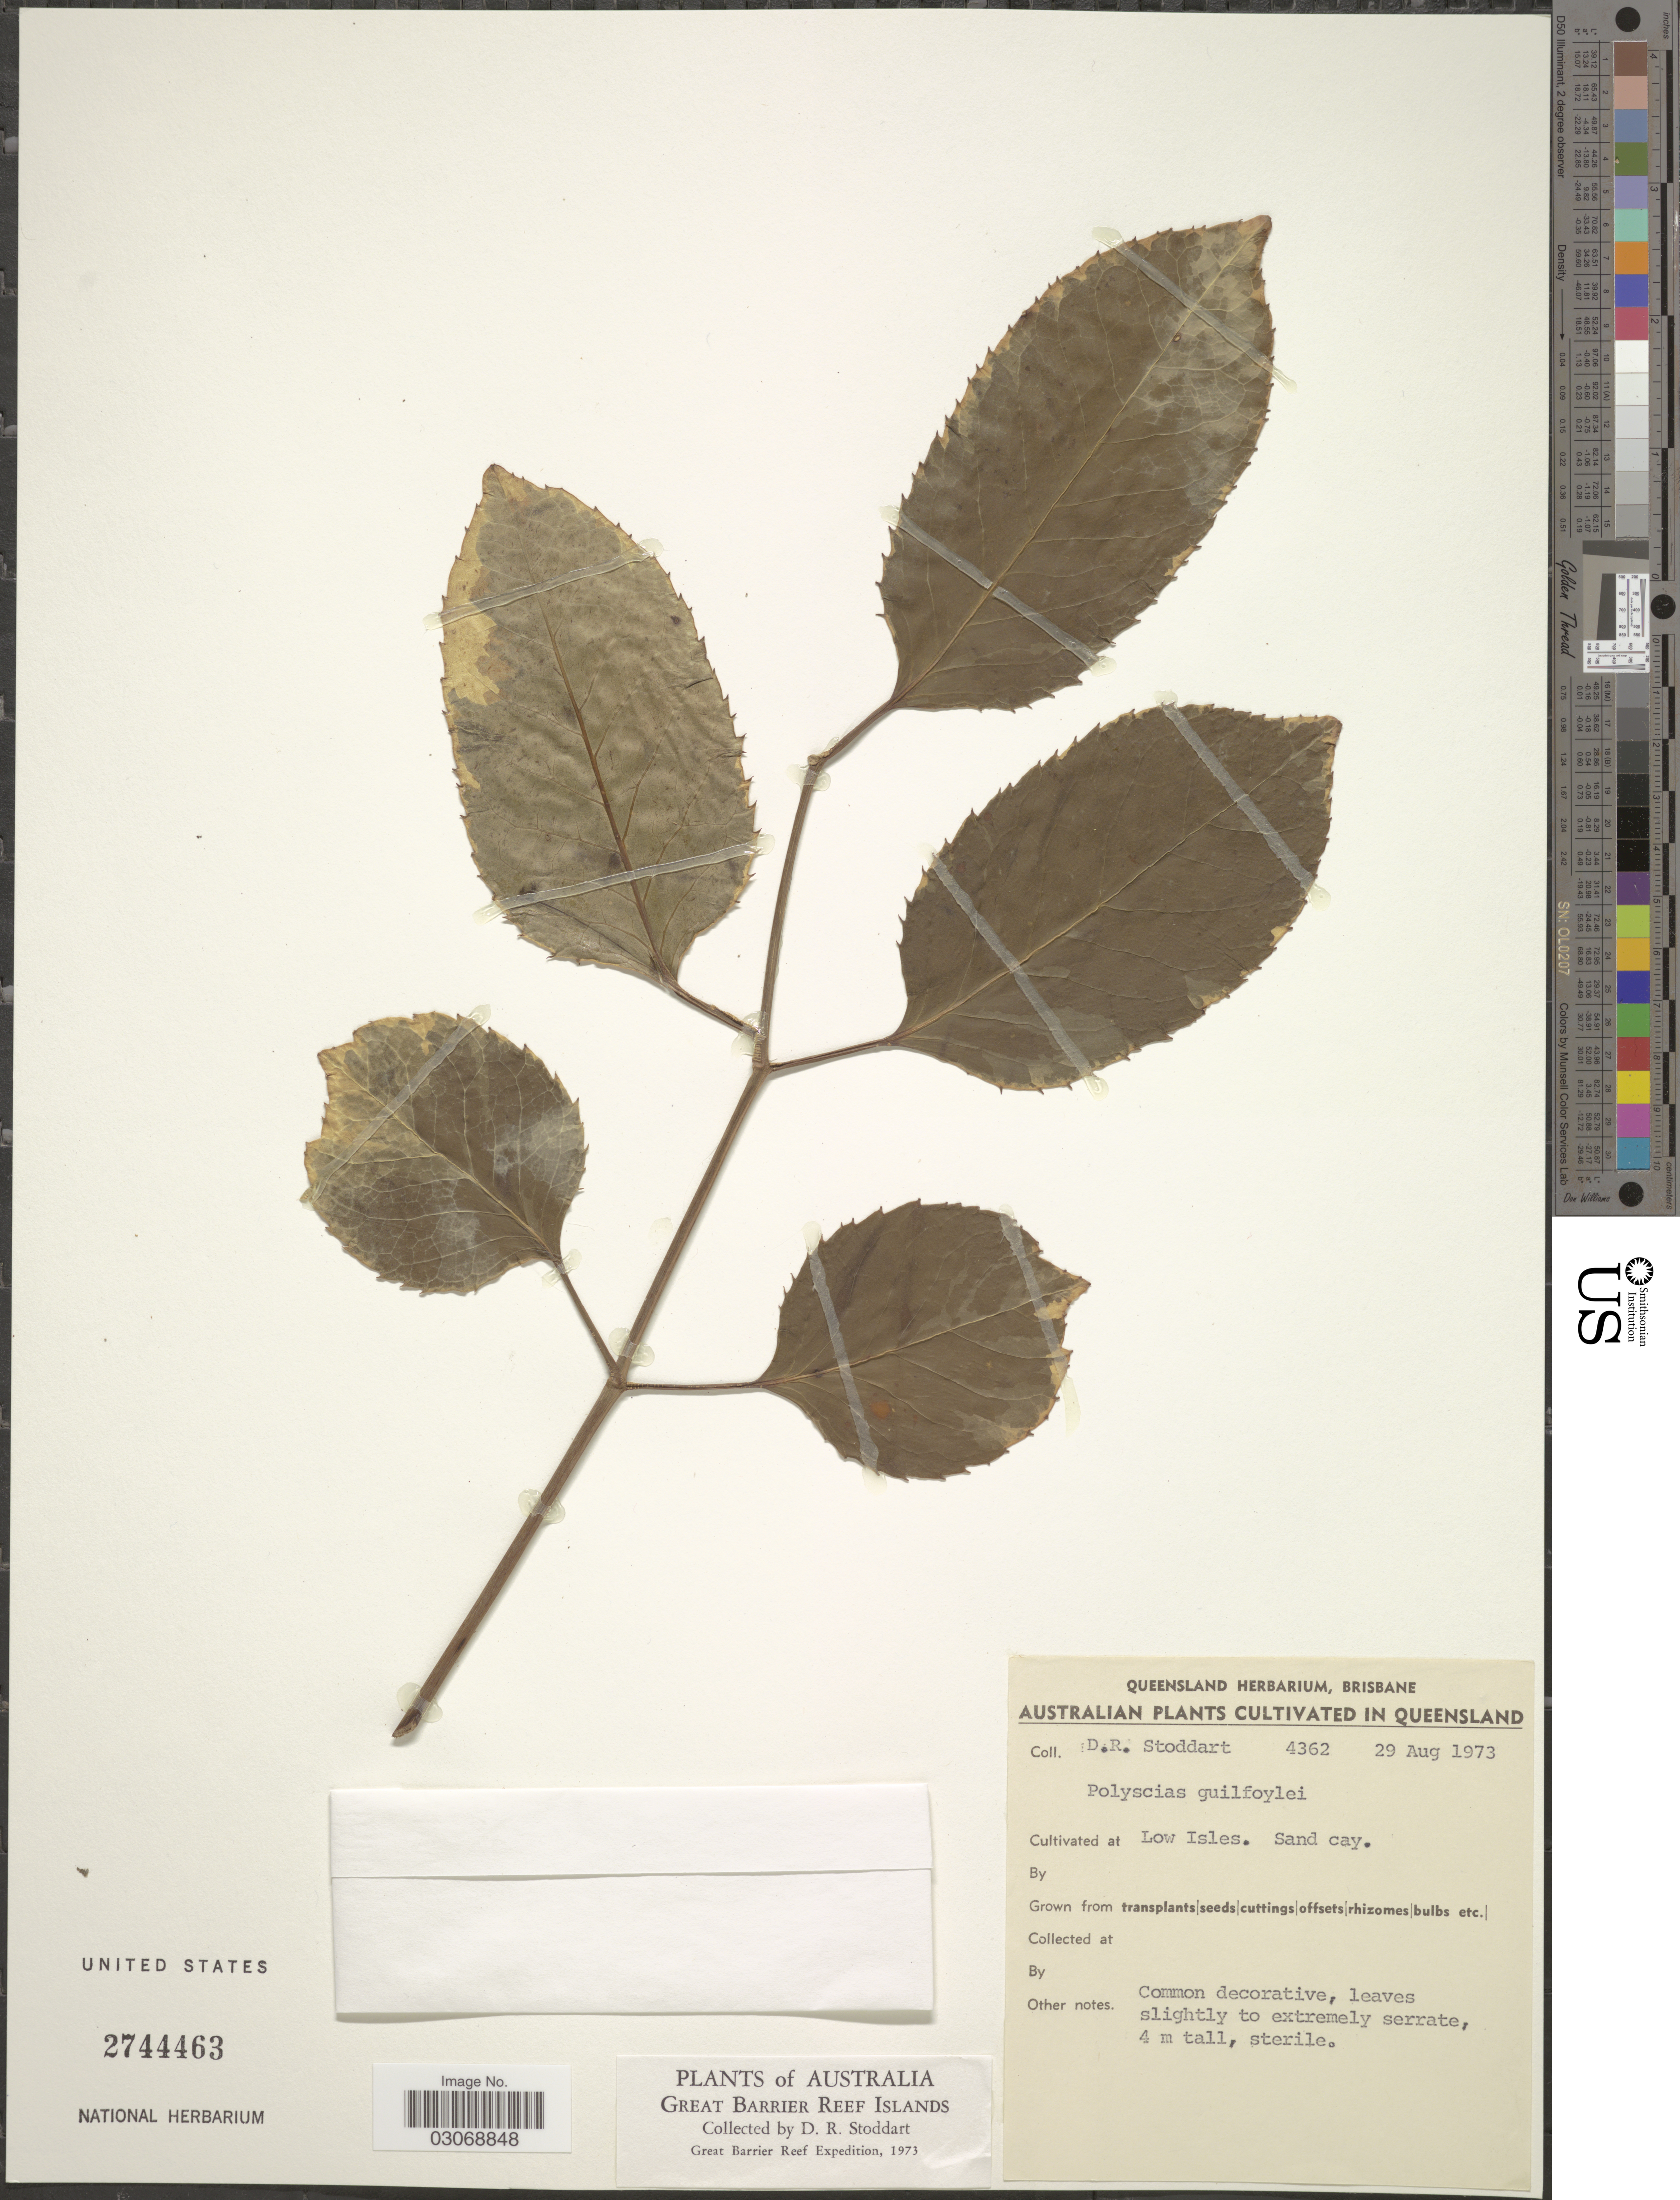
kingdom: Plantae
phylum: Tracheophyta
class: Magnoliopsida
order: Apiales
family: Araliaceae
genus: Polyscias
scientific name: Polyscias guilfoylei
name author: (W. Bull) L.H. Bailey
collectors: D. R. Stoddart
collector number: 4362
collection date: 1973-08-29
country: Australia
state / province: Queensland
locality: Low Isles. Sand cay. Great Barrier Reef Island.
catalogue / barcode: US 2744463